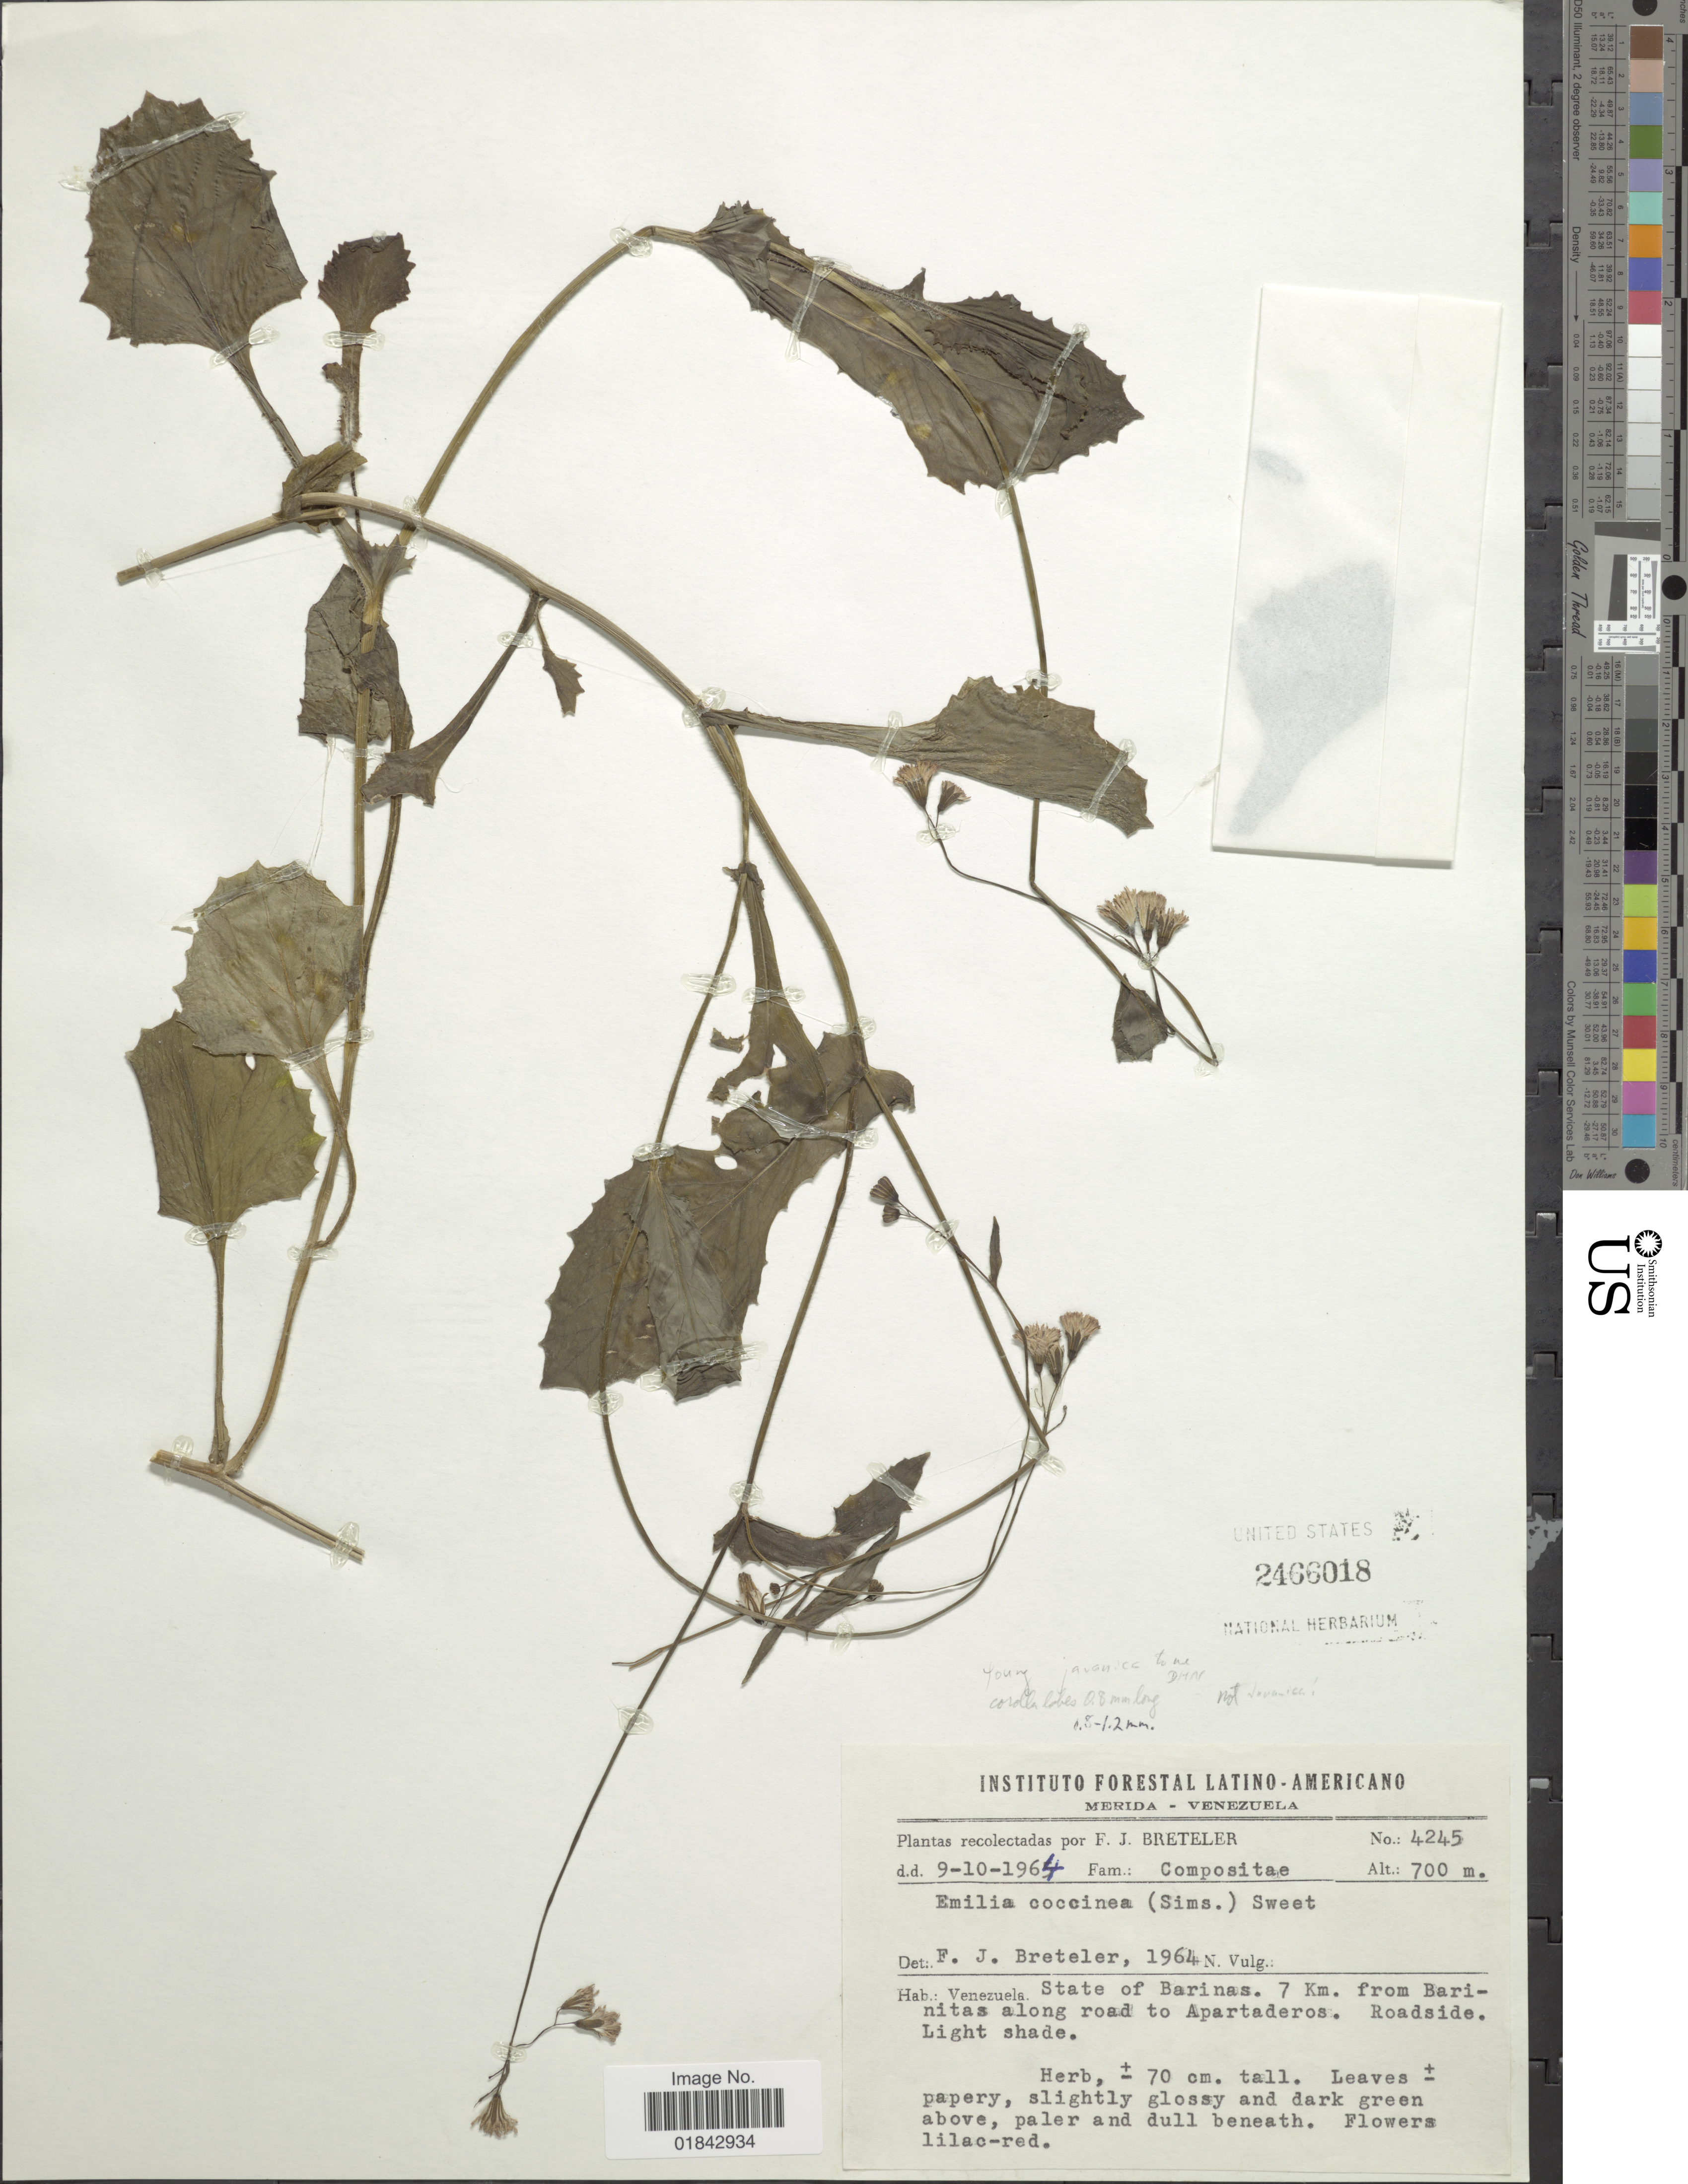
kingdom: Plantae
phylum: Tracheophyta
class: Magnoliopsida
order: Asterales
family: Asteraceae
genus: Emilia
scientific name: Emilia sp.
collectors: F. J. Breteler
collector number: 4245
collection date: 1964-10-09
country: Venezuela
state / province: Barinas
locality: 7 km. from Barinitas along road to Apartaderos, roadside, light shade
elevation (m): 700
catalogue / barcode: US 2466018